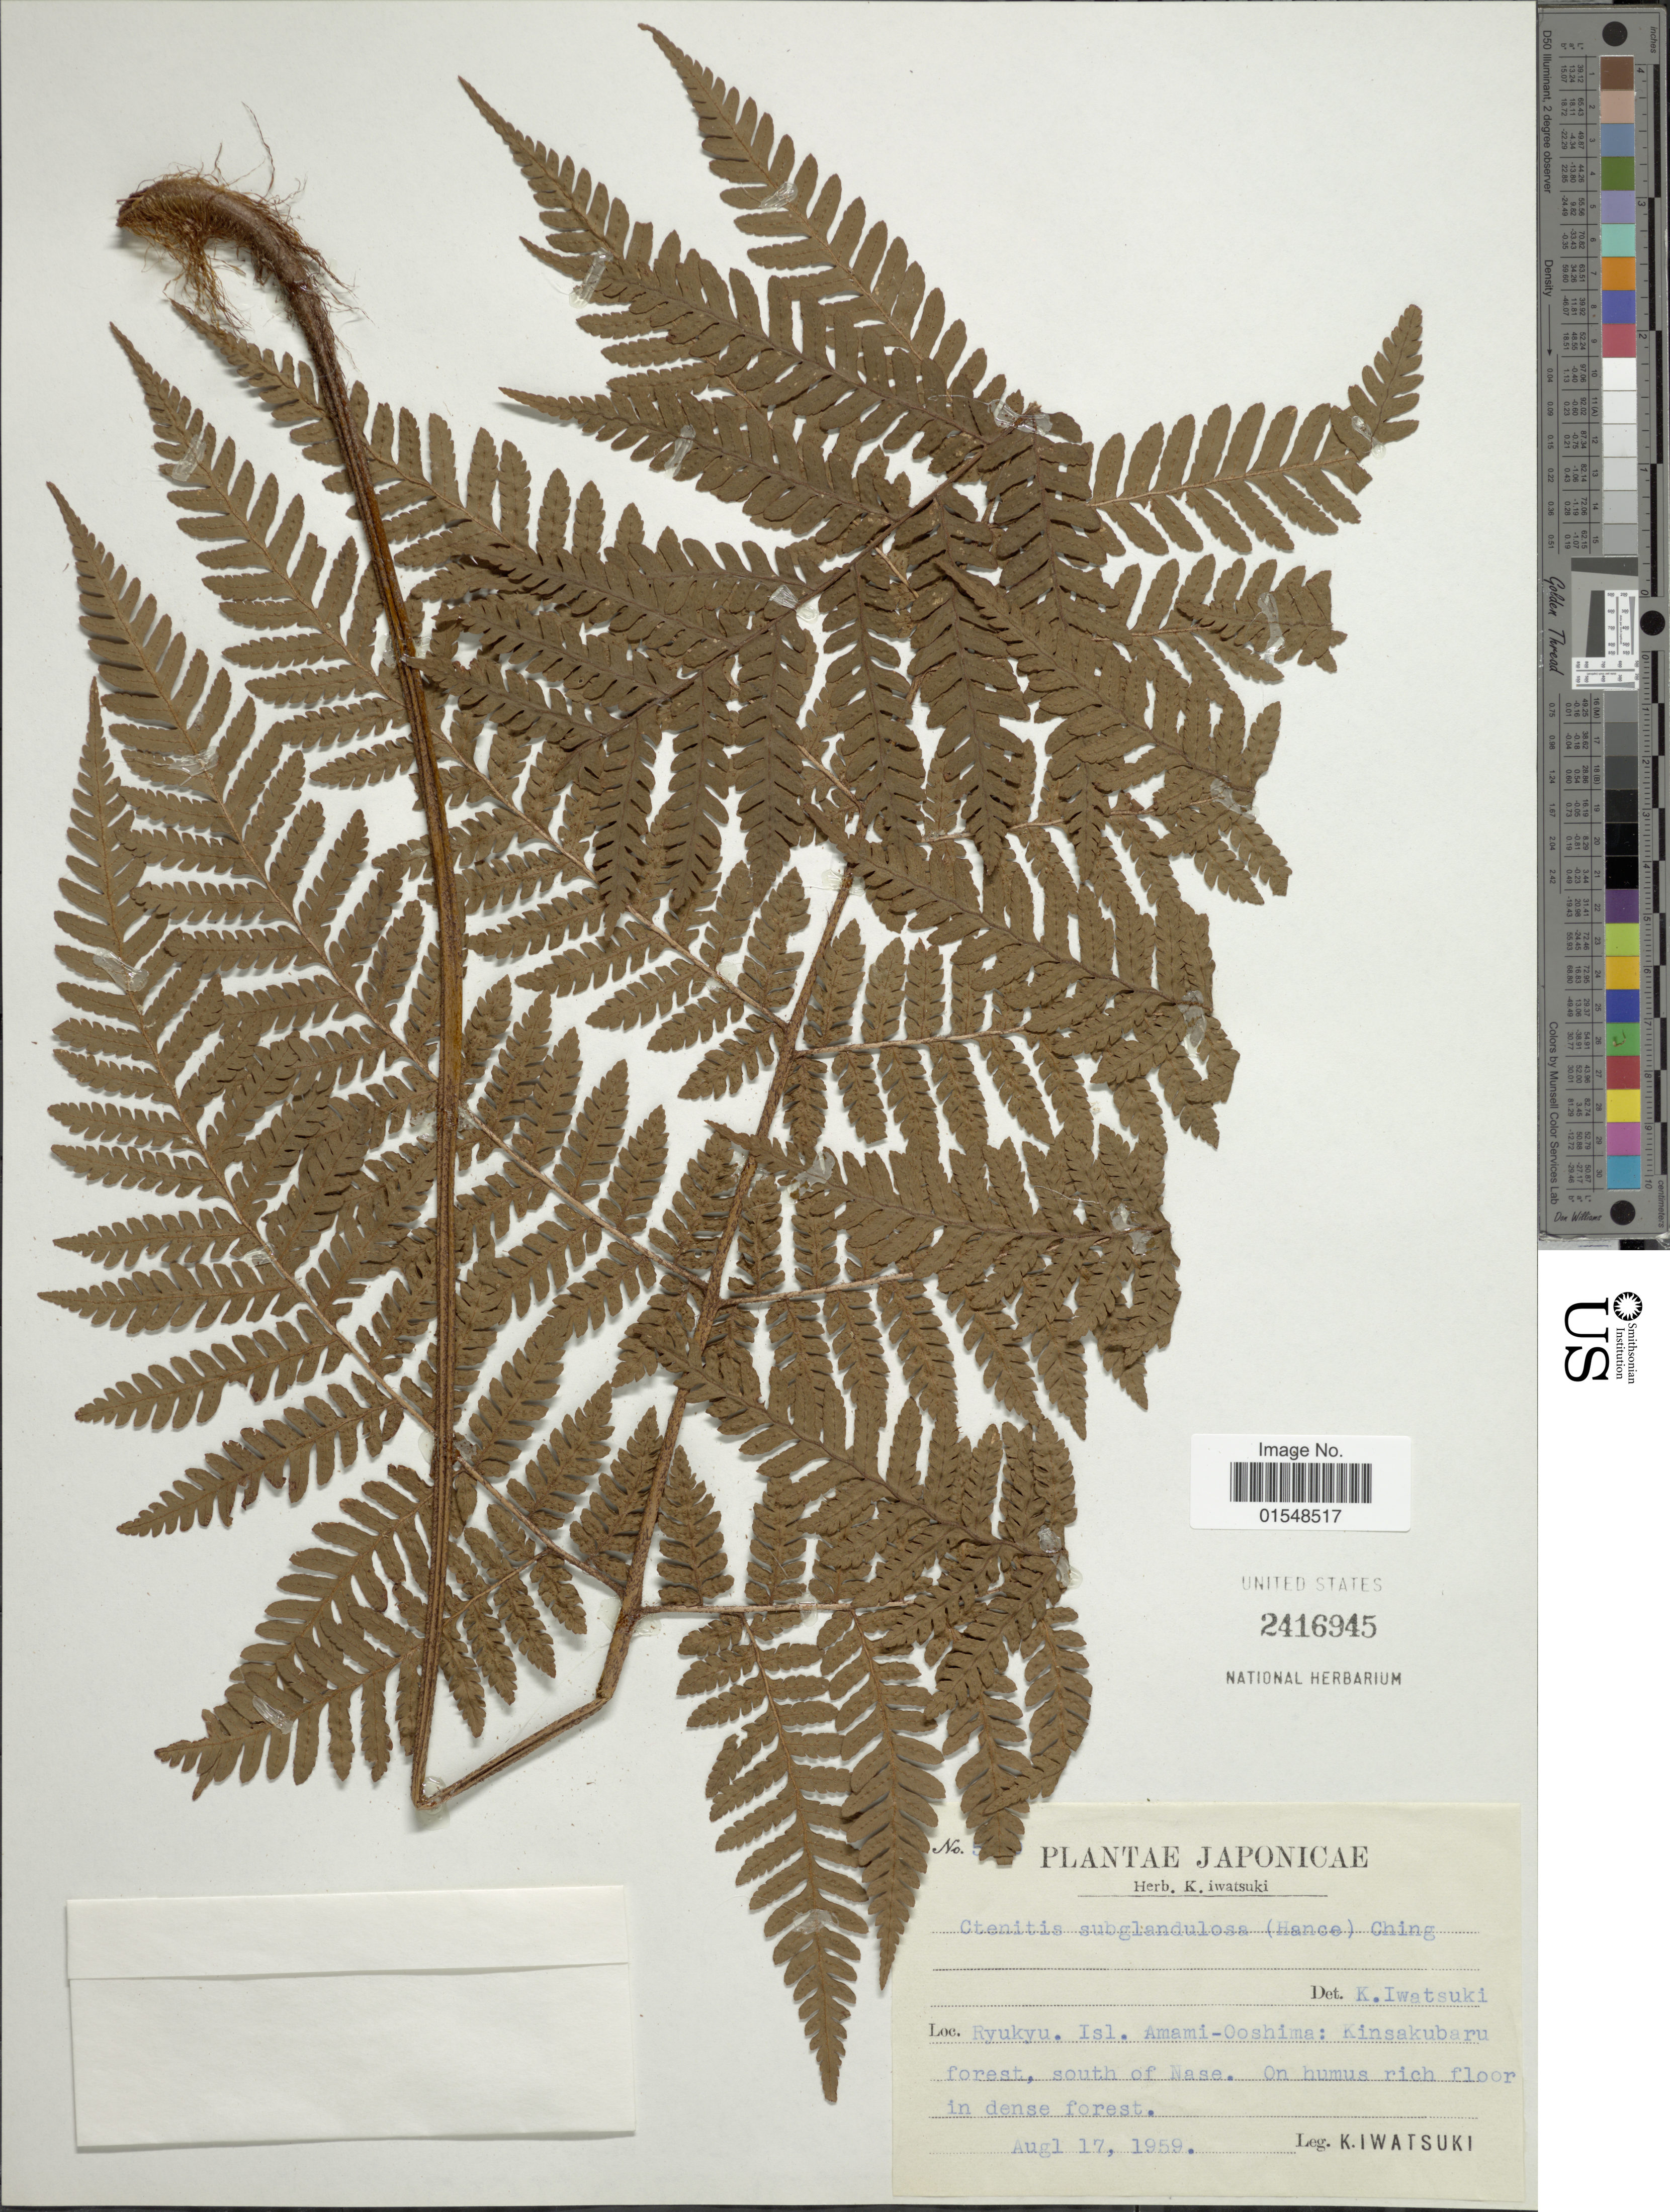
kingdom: Plantae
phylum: Tracheophyta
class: Polypodiopsida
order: Polypodiales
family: Dryopteridaceae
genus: Ctenitis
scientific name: Ctenitis subglandulosa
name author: (Hance) Ching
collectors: K. Iwatsuki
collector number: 5!*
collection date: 1959-08-17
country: Japan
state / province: Okinawa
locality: Ryukyu, Isl. Amami- Ooshima: Kinsakubaru forest, south of Nase.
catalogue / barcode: US 2416945